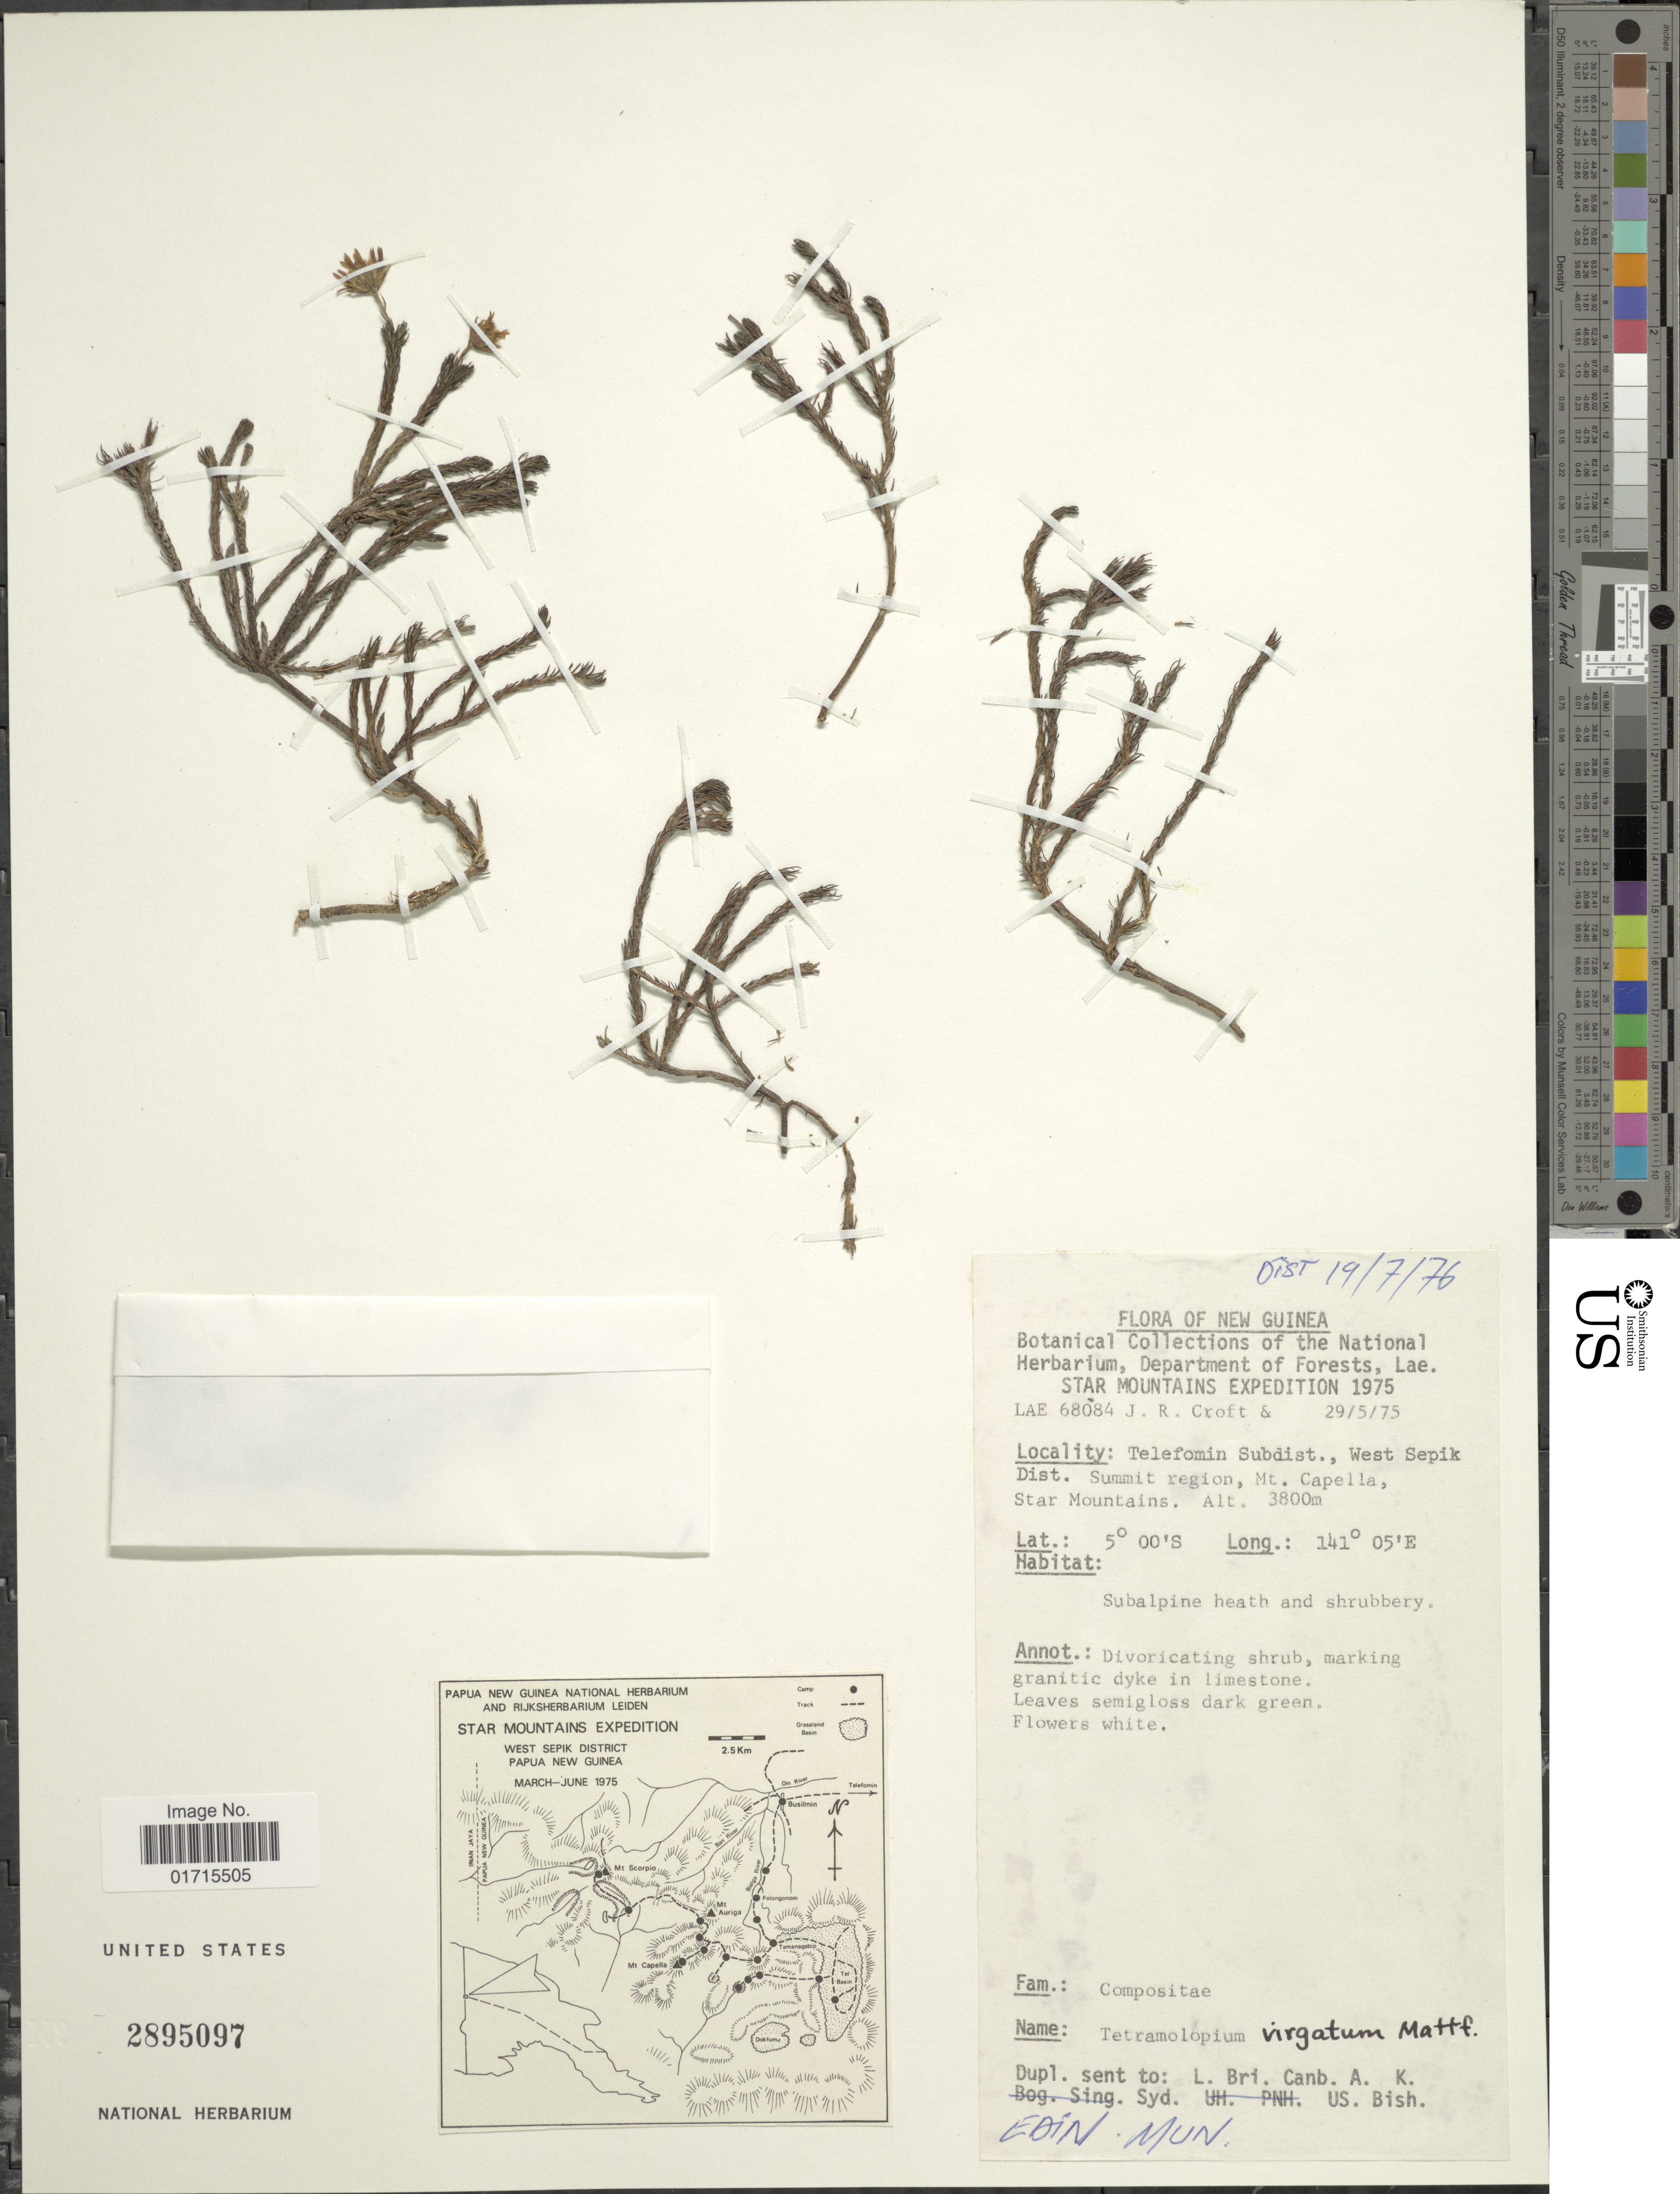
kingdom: Plantae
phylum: Tracheophyta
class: Magnoliopsida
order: Asterales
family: Asteraceae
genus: Tetramolopium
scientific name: Tetramolopium virgatum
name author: Mattf.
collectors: J. R. Croft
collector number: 68084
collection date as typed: Transcribed d/m/y: 29/5/75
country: Papua New Guinea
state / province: Sandaun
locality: Telefomin Subdist., West Sepik Dist. Summit region, Mt. Capella, Star Mountains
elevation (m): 3800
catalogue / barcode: US 2895097